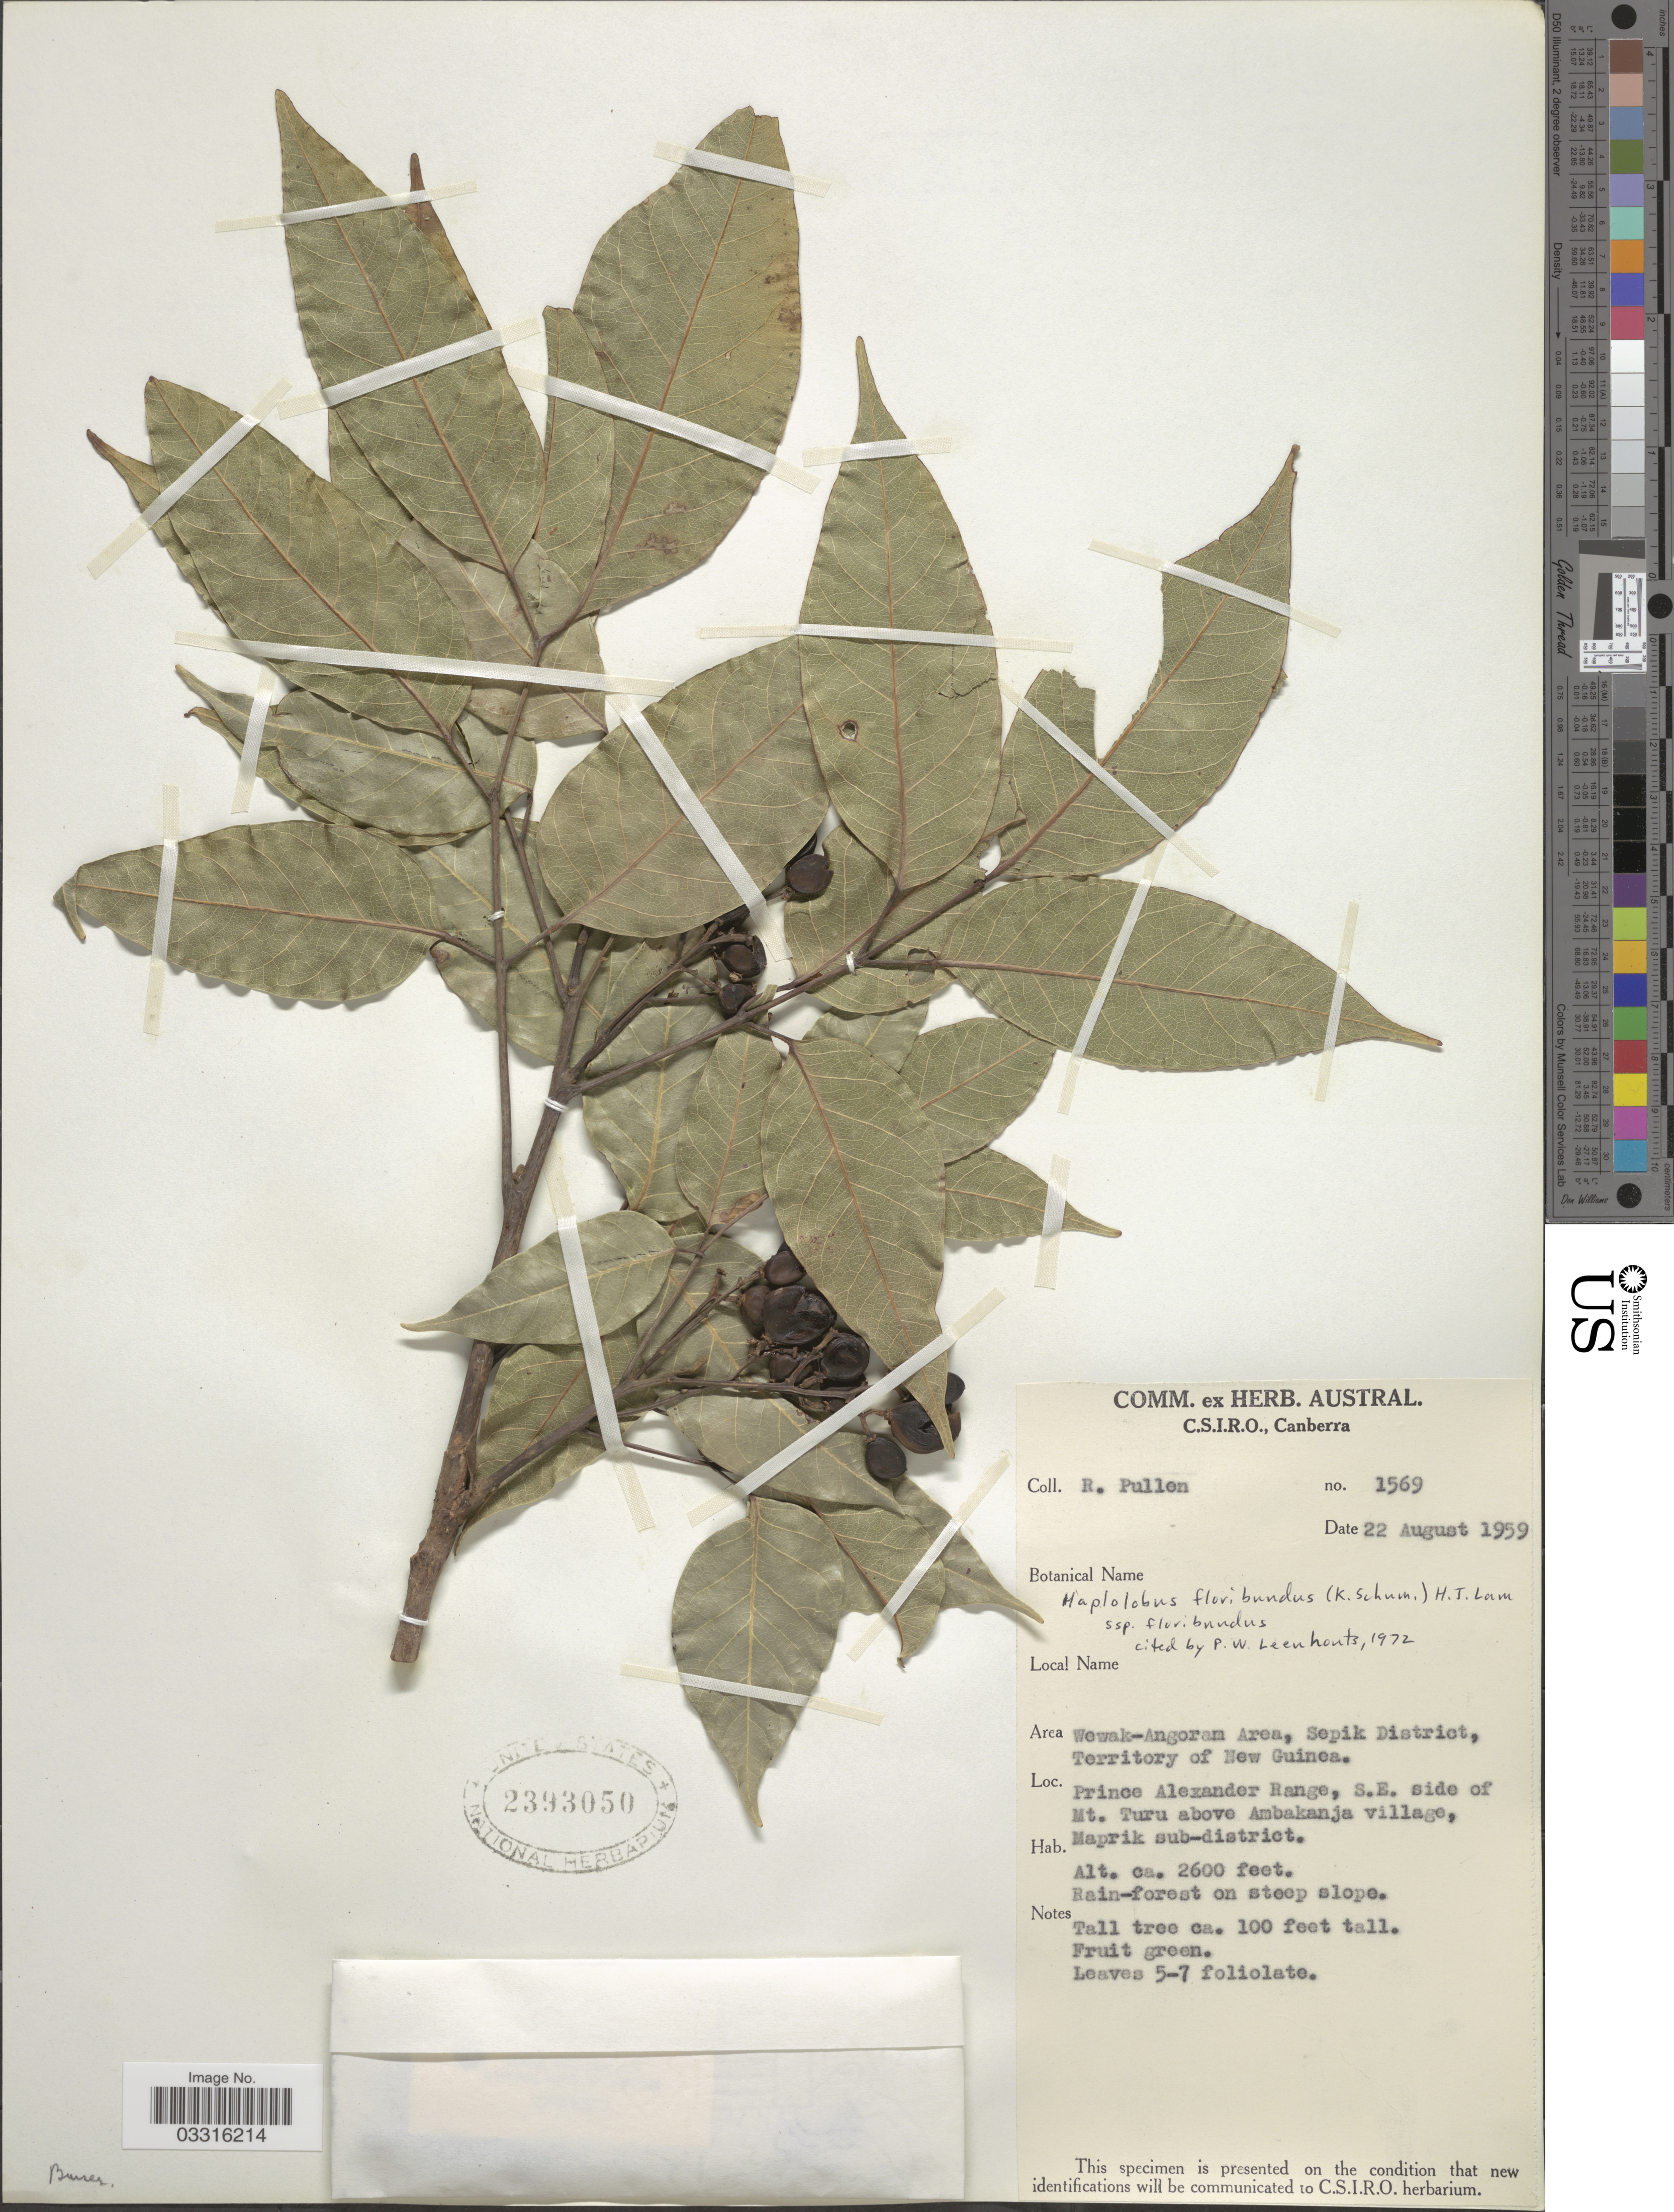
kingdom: Plantae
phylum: Tracheophyta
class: Magnoliopsida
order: Sapindales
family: Burseraceae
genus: Haplolobus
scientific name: Haplolobus floribundus subsp. floribundus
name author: (K. Schum.) H.J. Lam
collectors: R. Pullen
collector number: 1569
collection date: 1959-08-22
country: Papua New Guinea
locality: Wewak-Angoram Area, Sepik District, Territory of New Guinea.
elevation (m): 792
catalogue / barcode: US 2393050